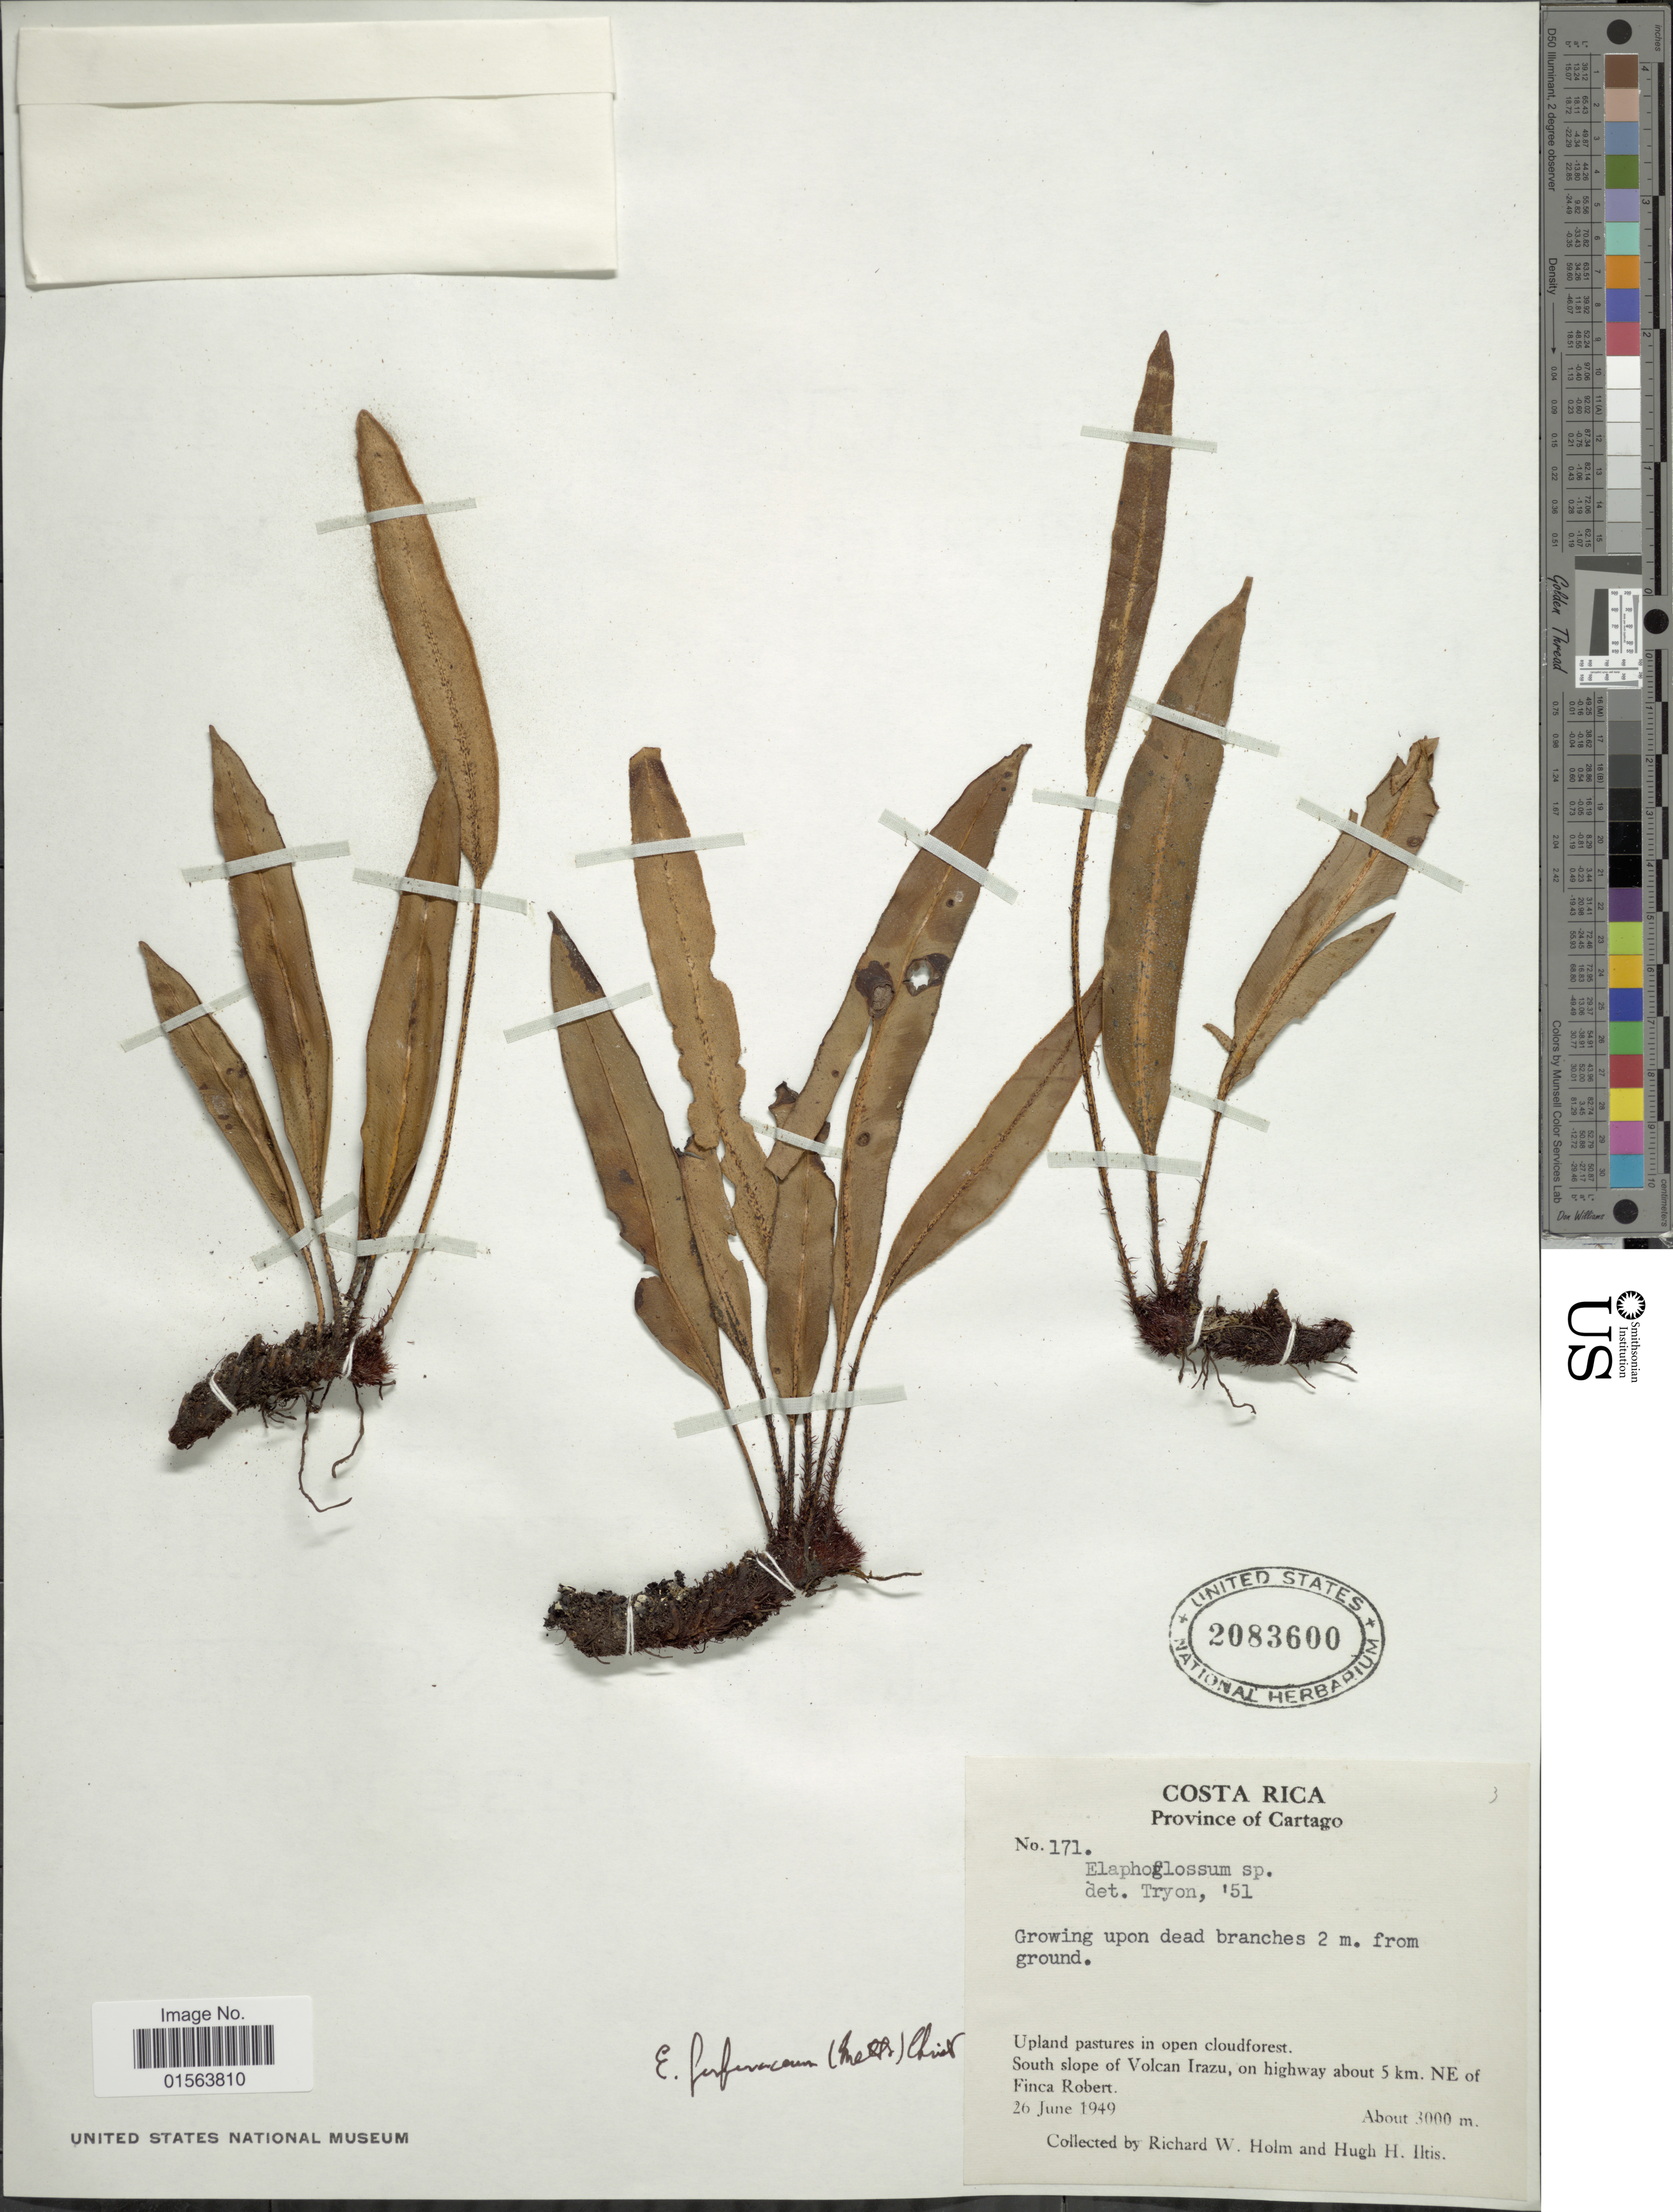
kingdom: Plantae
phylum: Tracheophyta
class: Polypodiopsida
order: Polypodiales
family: Dryopteridaceae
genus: Elaphoglossum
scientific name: Elaphoglossum furfuraceum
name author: (Mett. ex Kuhn) Christ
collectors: R. W. Holm & H. H. Iltis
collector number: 171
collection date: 1949-06-26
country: Costa Rica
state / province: Cartago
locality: Province of Cartago, south slope of Volcan Irazu, ojn highway about 5 km NE of Finca Robert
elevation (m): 3000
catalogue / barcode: US 2083600